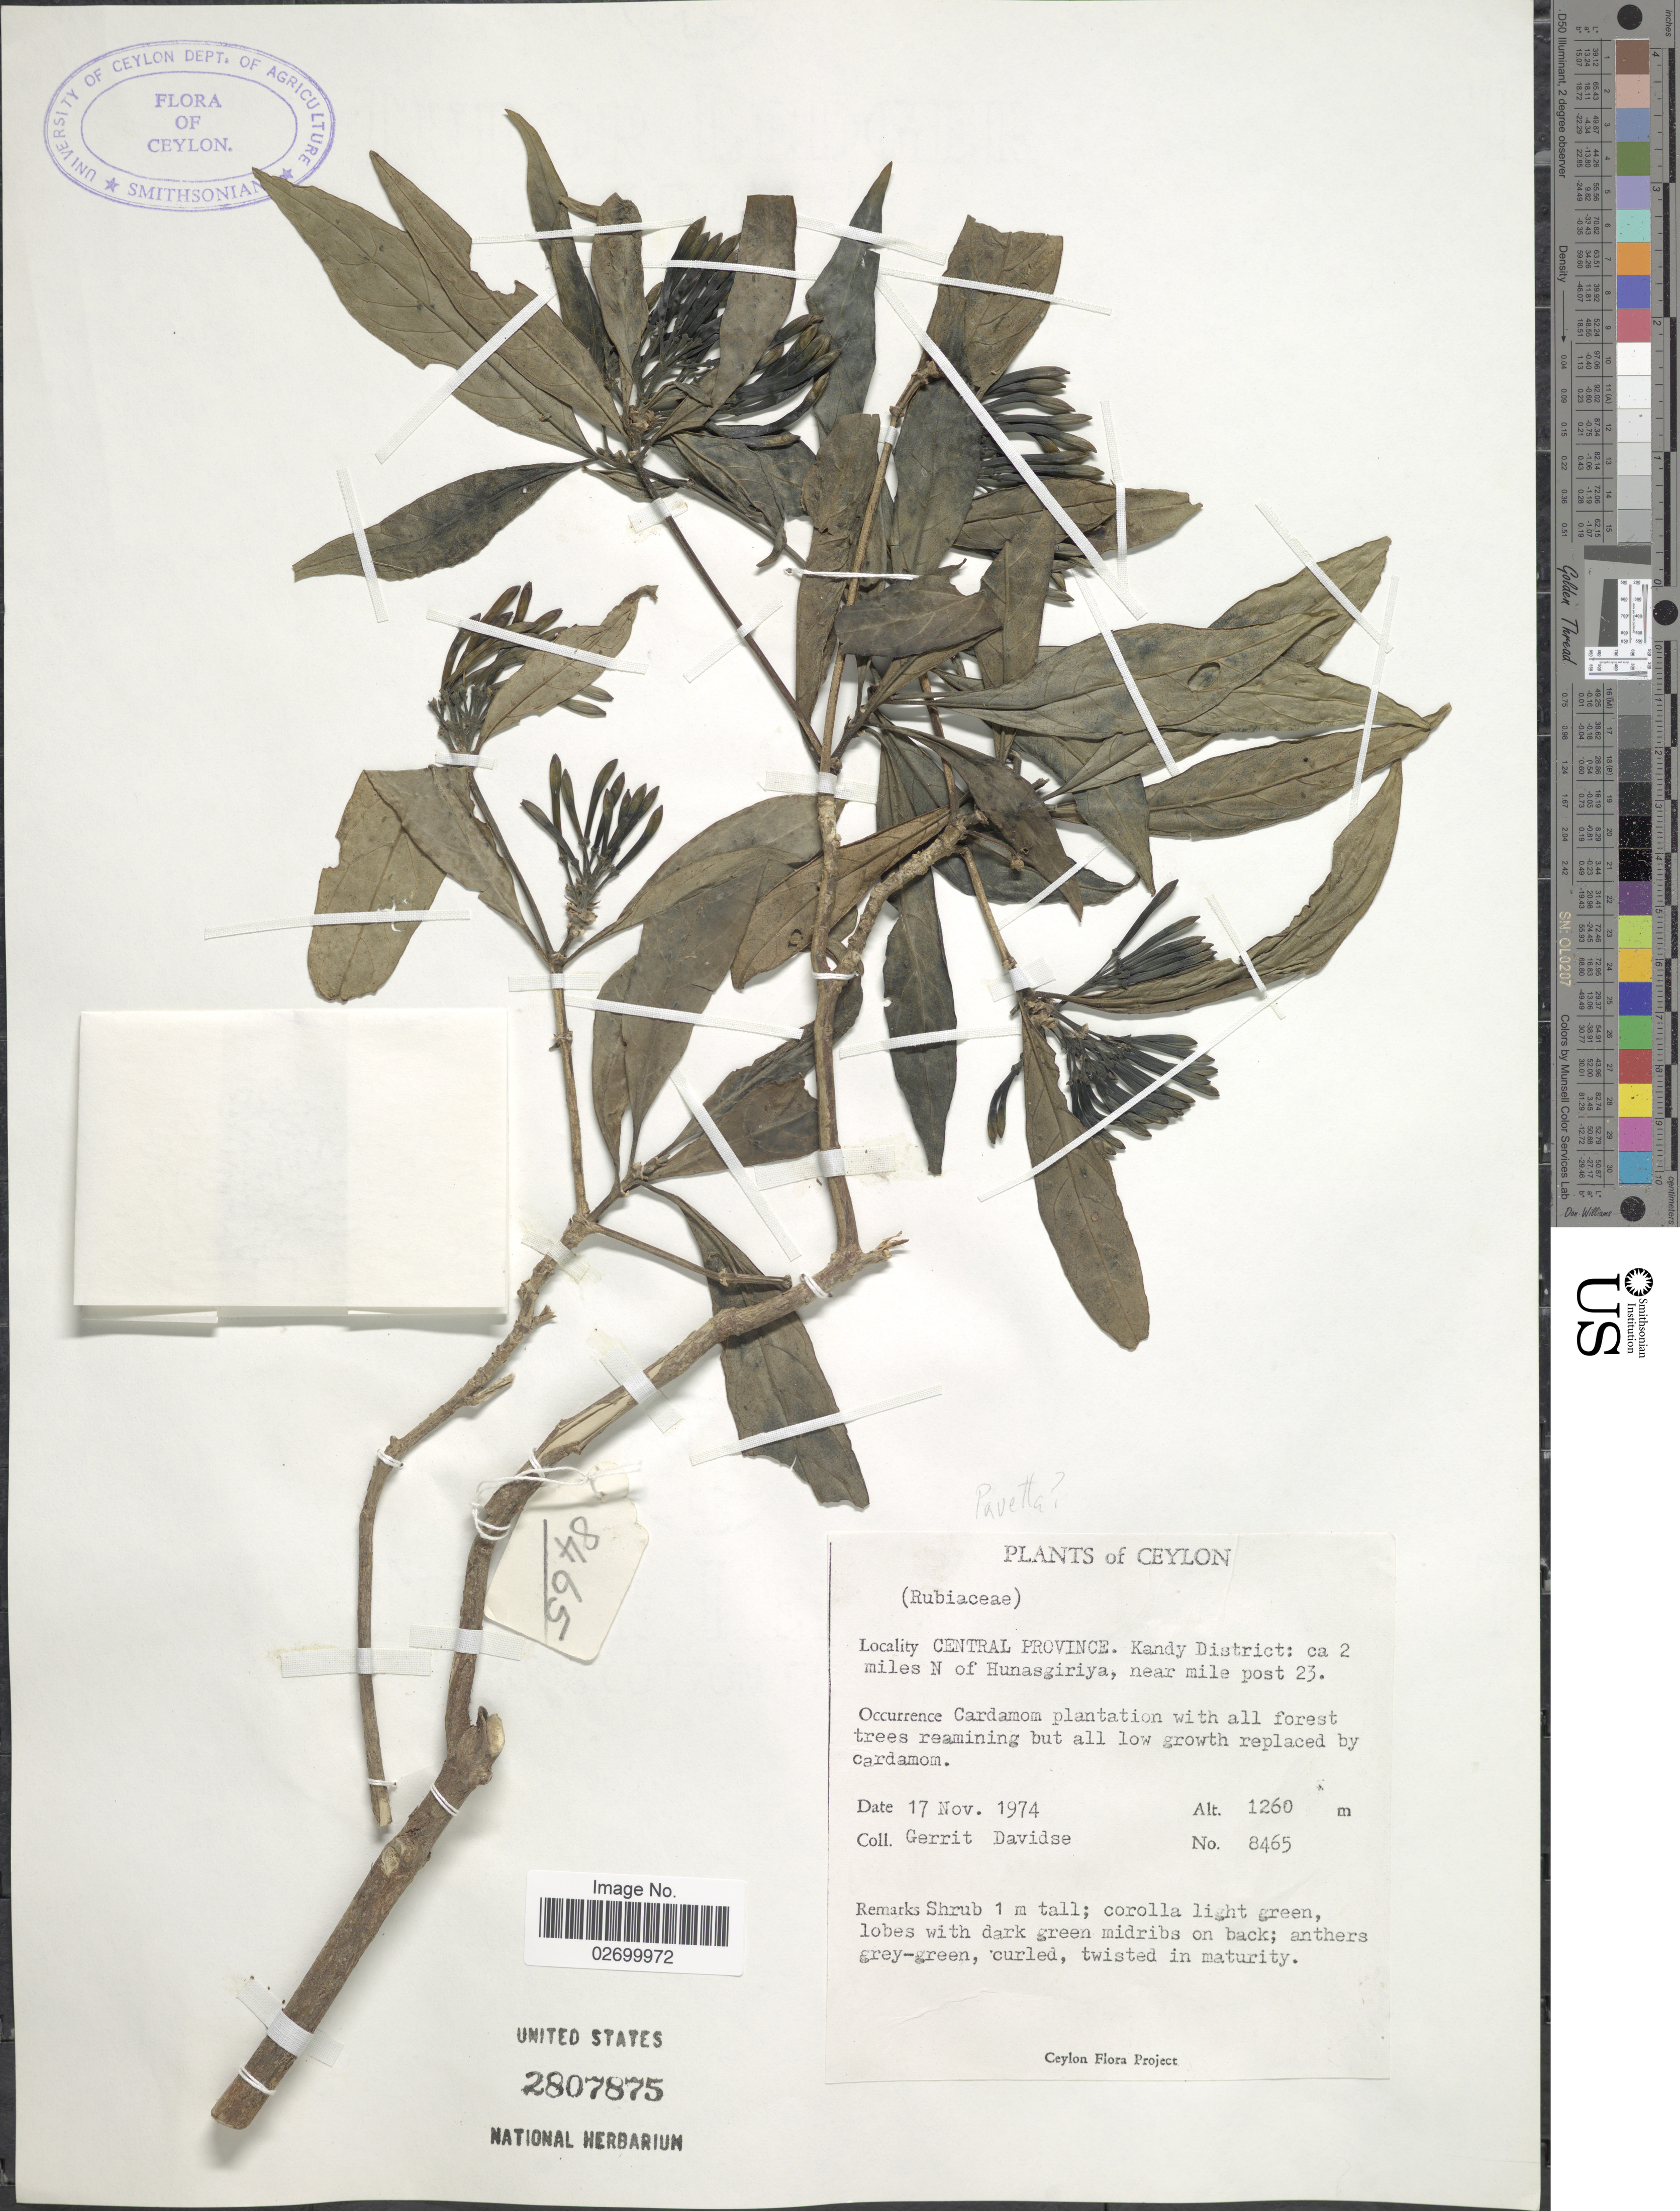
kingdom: Plantae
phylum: Tracheophyta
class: Magnoliopsida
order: Gentianales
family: Rubiaceae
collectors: G. Davidse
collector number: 8465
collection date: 1974-11-17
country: Sri Lanka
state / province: Central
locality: Ceylon. kandy District: ca 2 miles N of Hunasgiriya, near mile post 23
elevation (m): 1260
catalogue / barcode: US 2807875